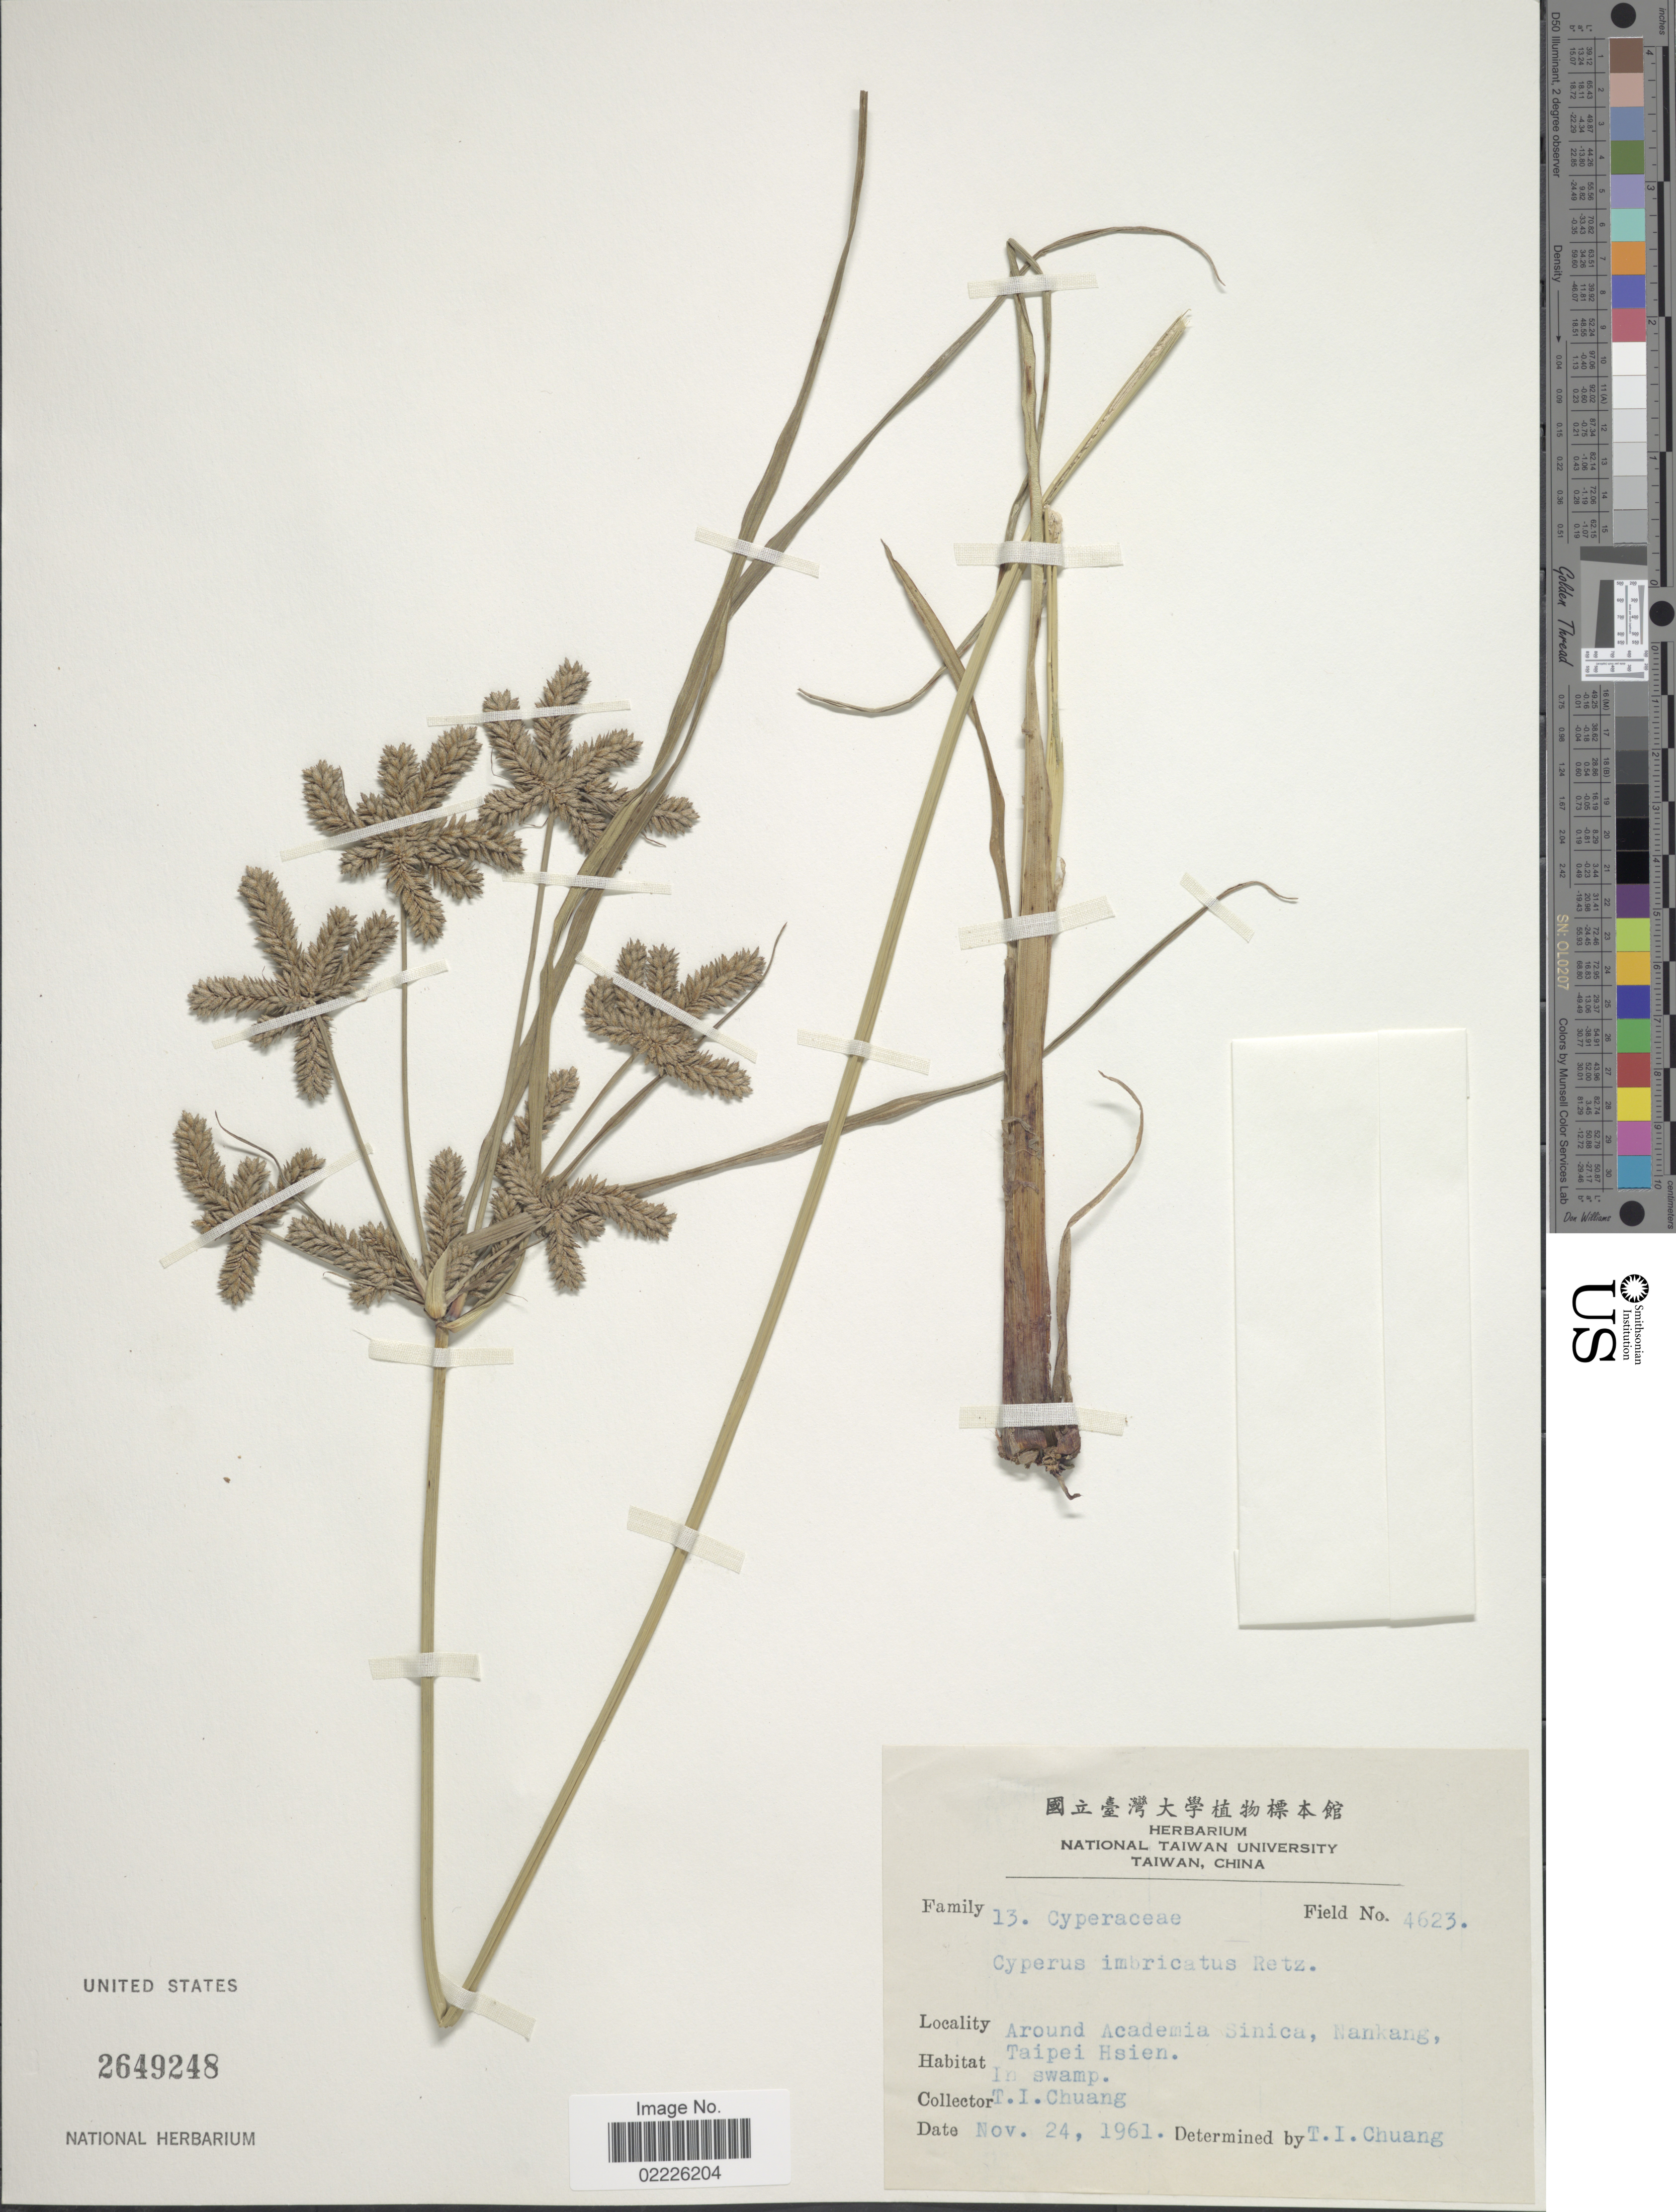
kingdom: Plantae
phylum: Tracheophyta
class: Liliopsida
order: Poales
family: Cyperaceae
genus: Cyperus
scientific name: Cyperus imbricatus Retz.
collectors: T. Chuang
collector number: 4623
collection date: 1961-11-24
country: Taiwan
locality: Around Academia Sinica, Nankang Taipei Hsien.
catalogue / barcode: US 2649248